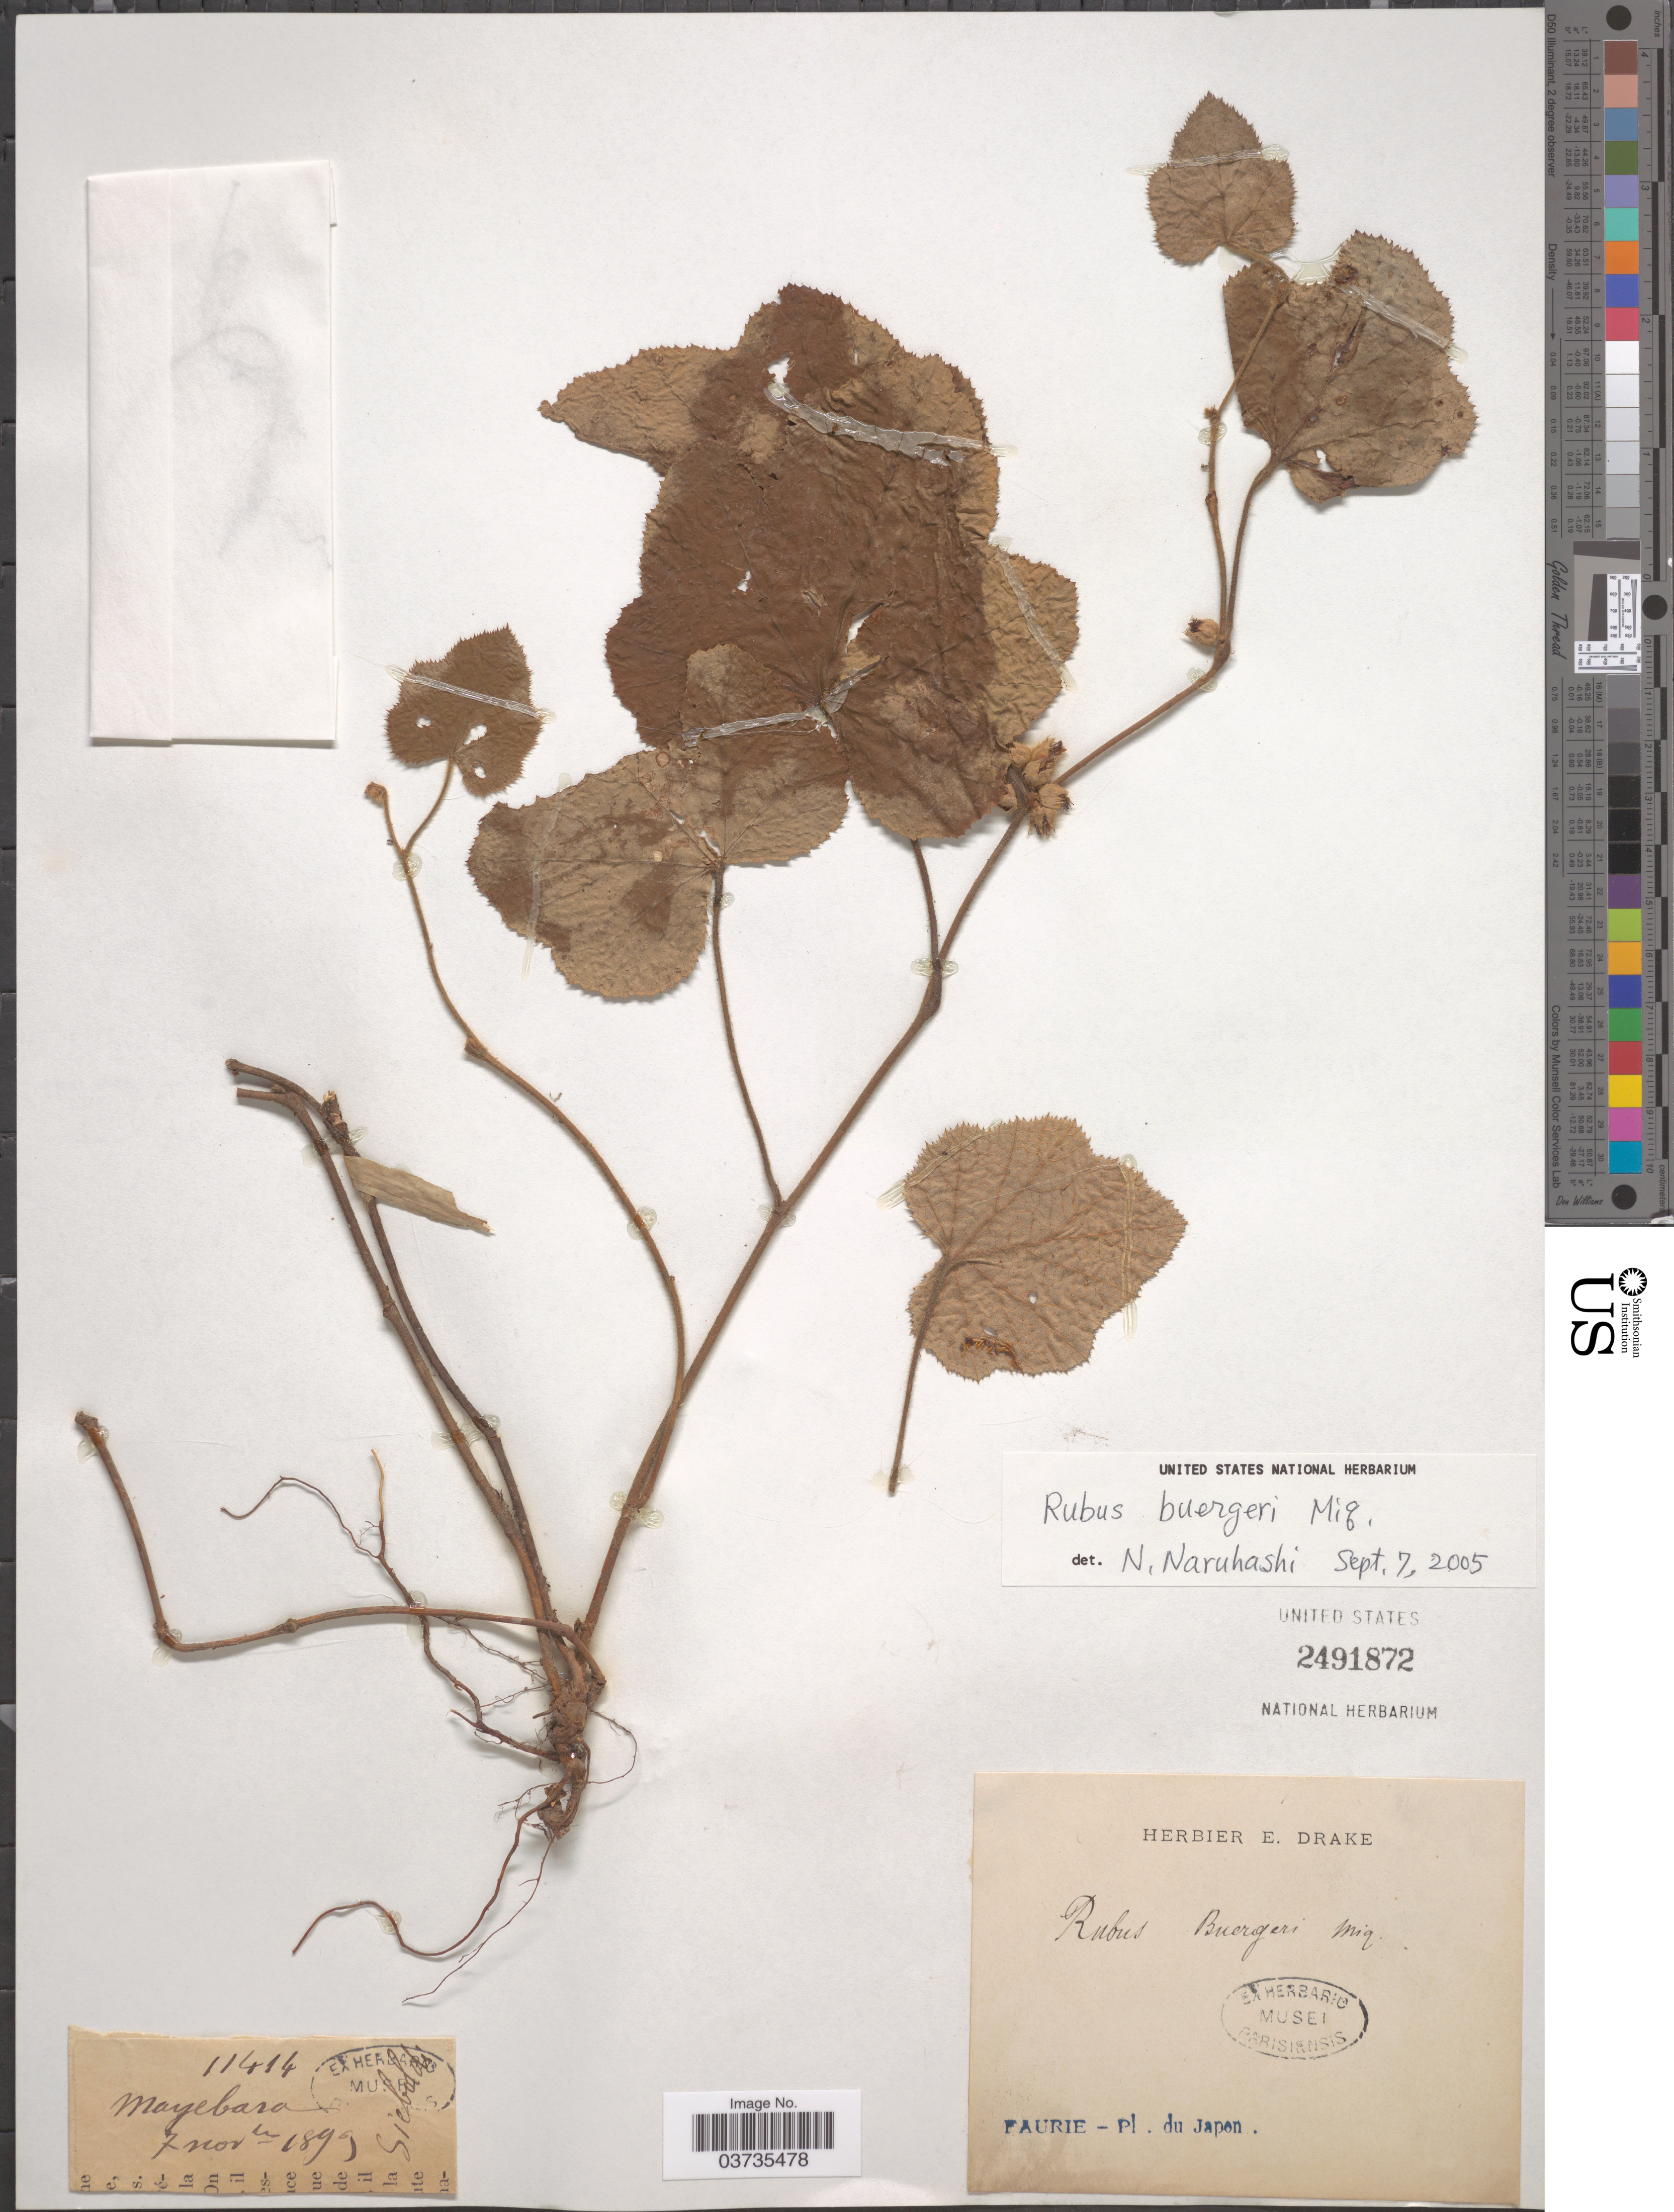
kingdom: Plantae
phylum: Tracheophyta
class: Magnoliopsida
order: Rosales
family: Rosaceae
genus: Rubus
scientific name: Rubus buergeri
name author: Miq.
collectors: -. Faurie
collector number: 11414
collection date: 1899-11-07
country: Japan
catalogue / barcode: US 2491872